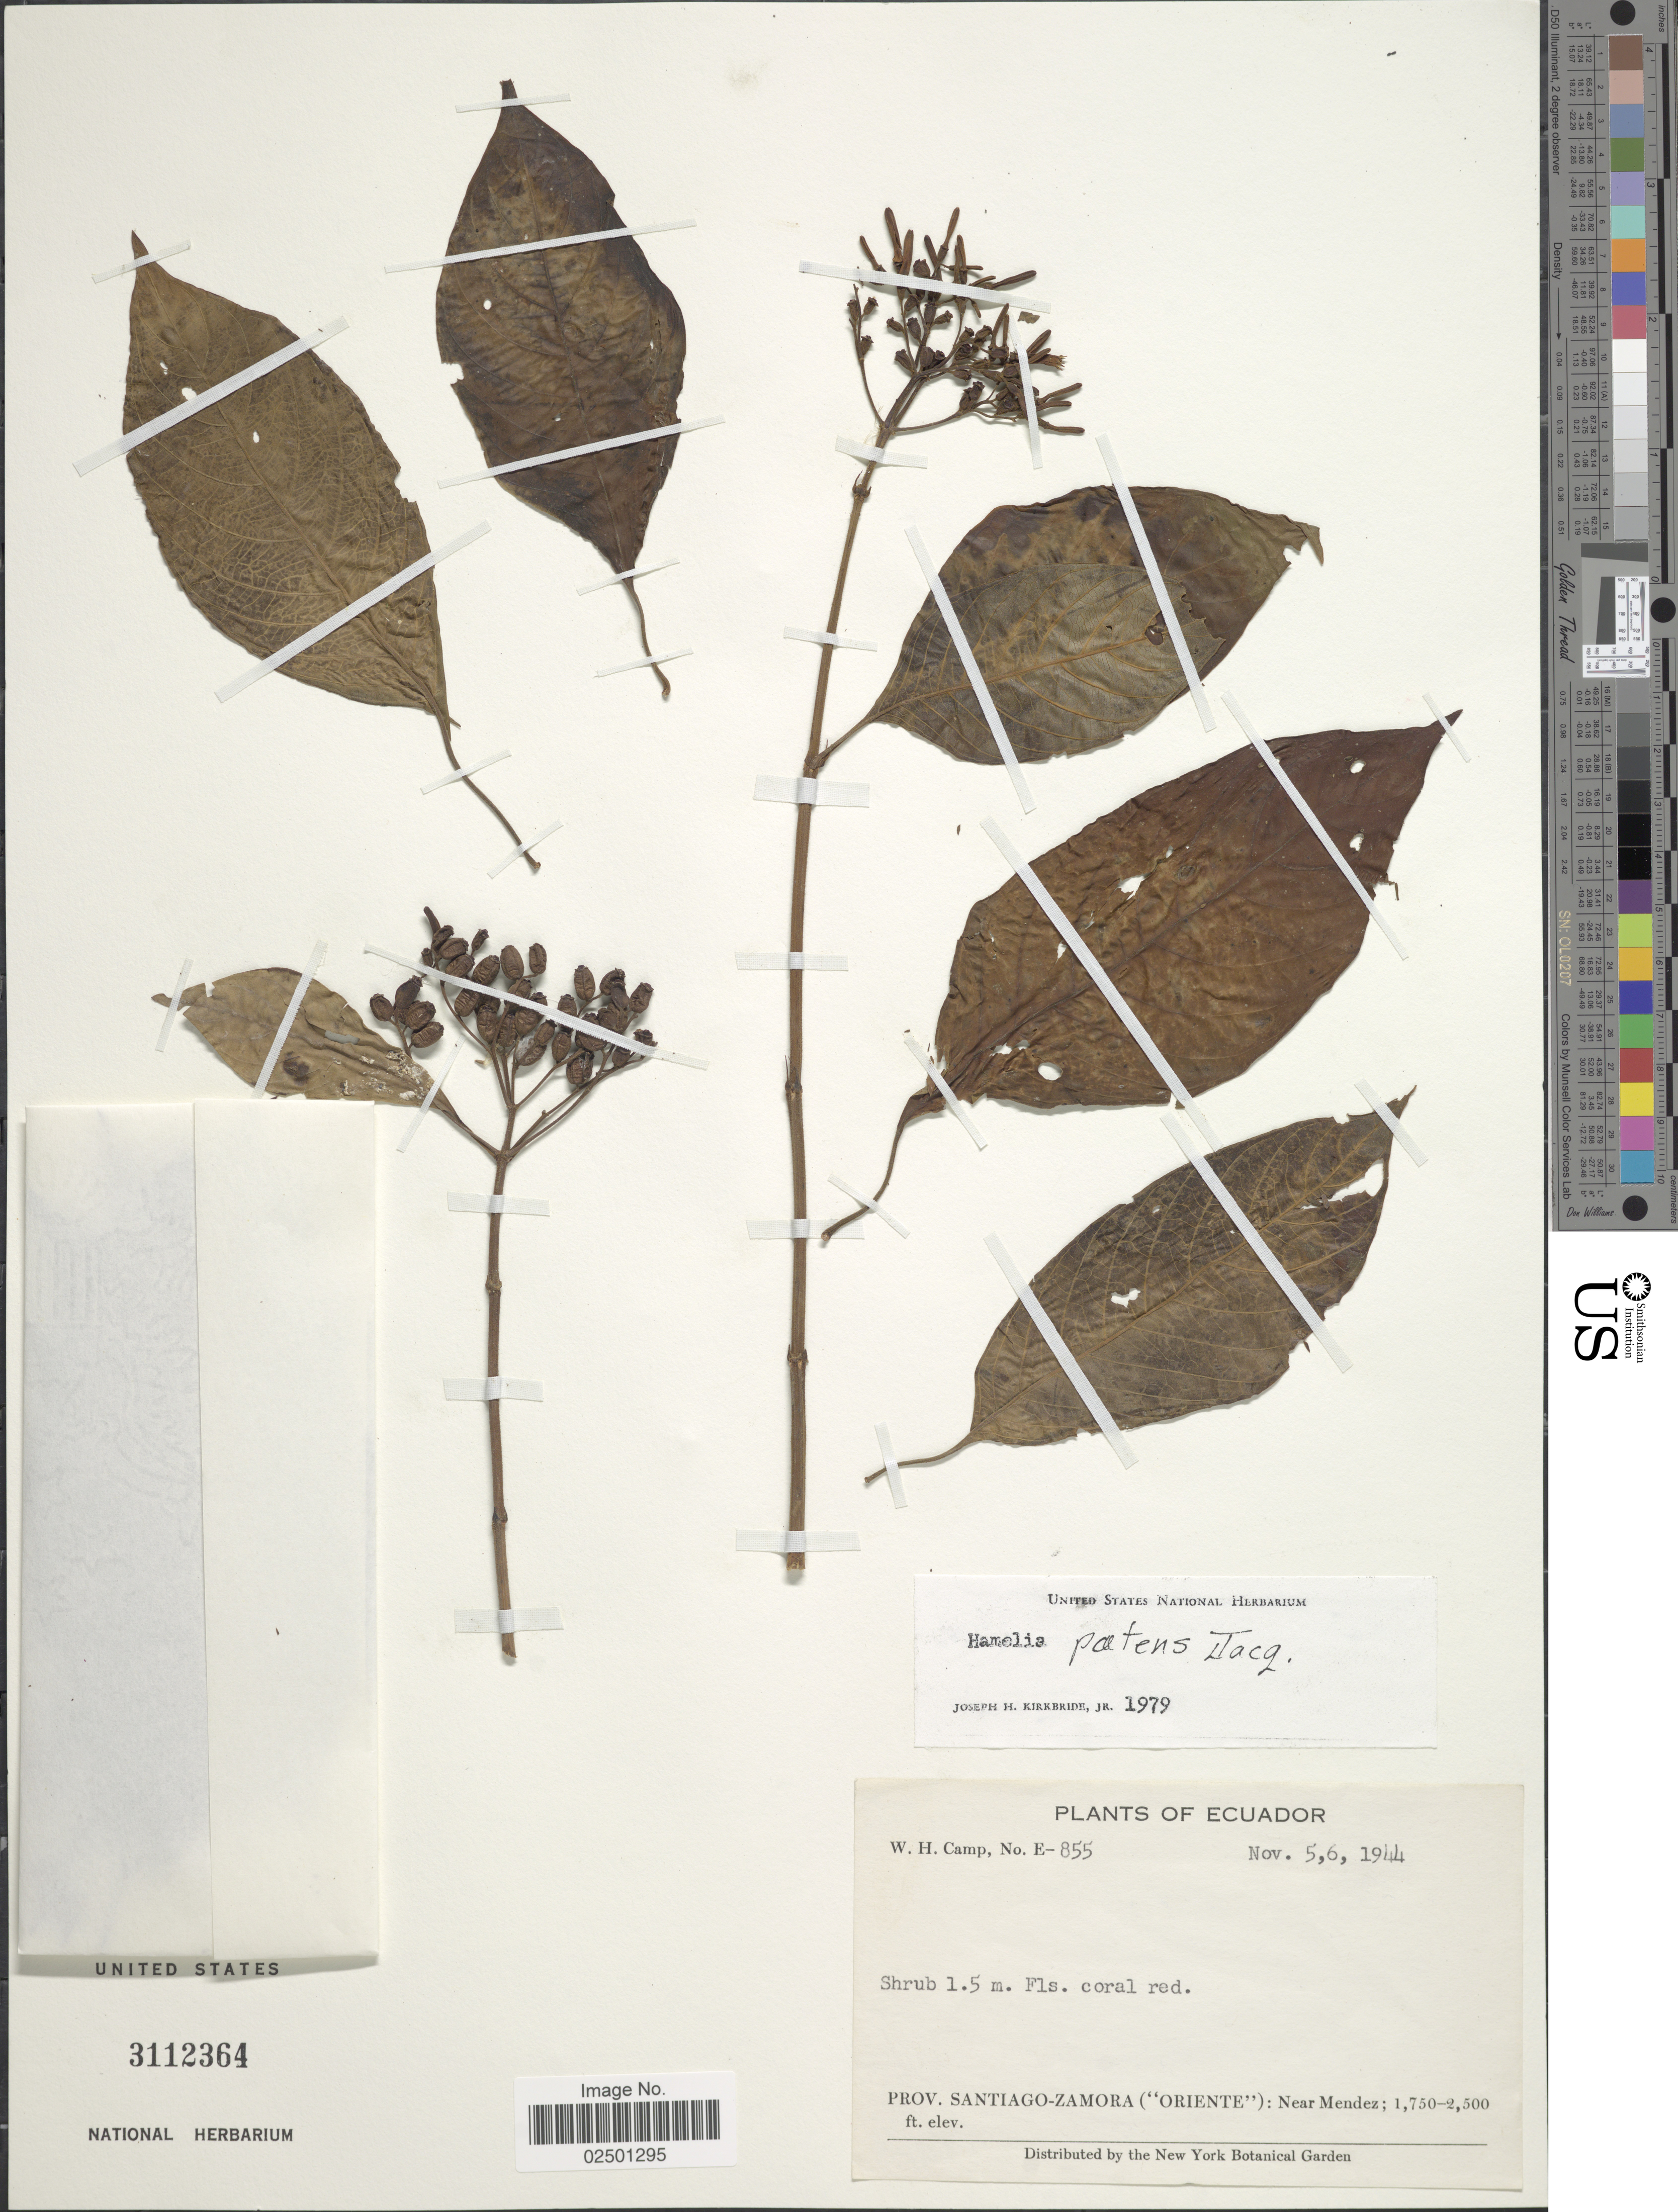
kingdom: Plantae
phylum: Tracheophyta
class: Magnoliopsida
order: Gentianales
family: Rubiaceae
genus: Hamelia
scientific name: Hamelia patens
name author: Jacq.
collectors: W. H. Camp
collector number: E-855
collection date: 1944-11-05/1944-11-06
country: Ecuador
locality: Prov. Santiago-Zamora ("Oriente"): Near Mendez.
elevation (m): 533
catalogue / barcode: US 3112364